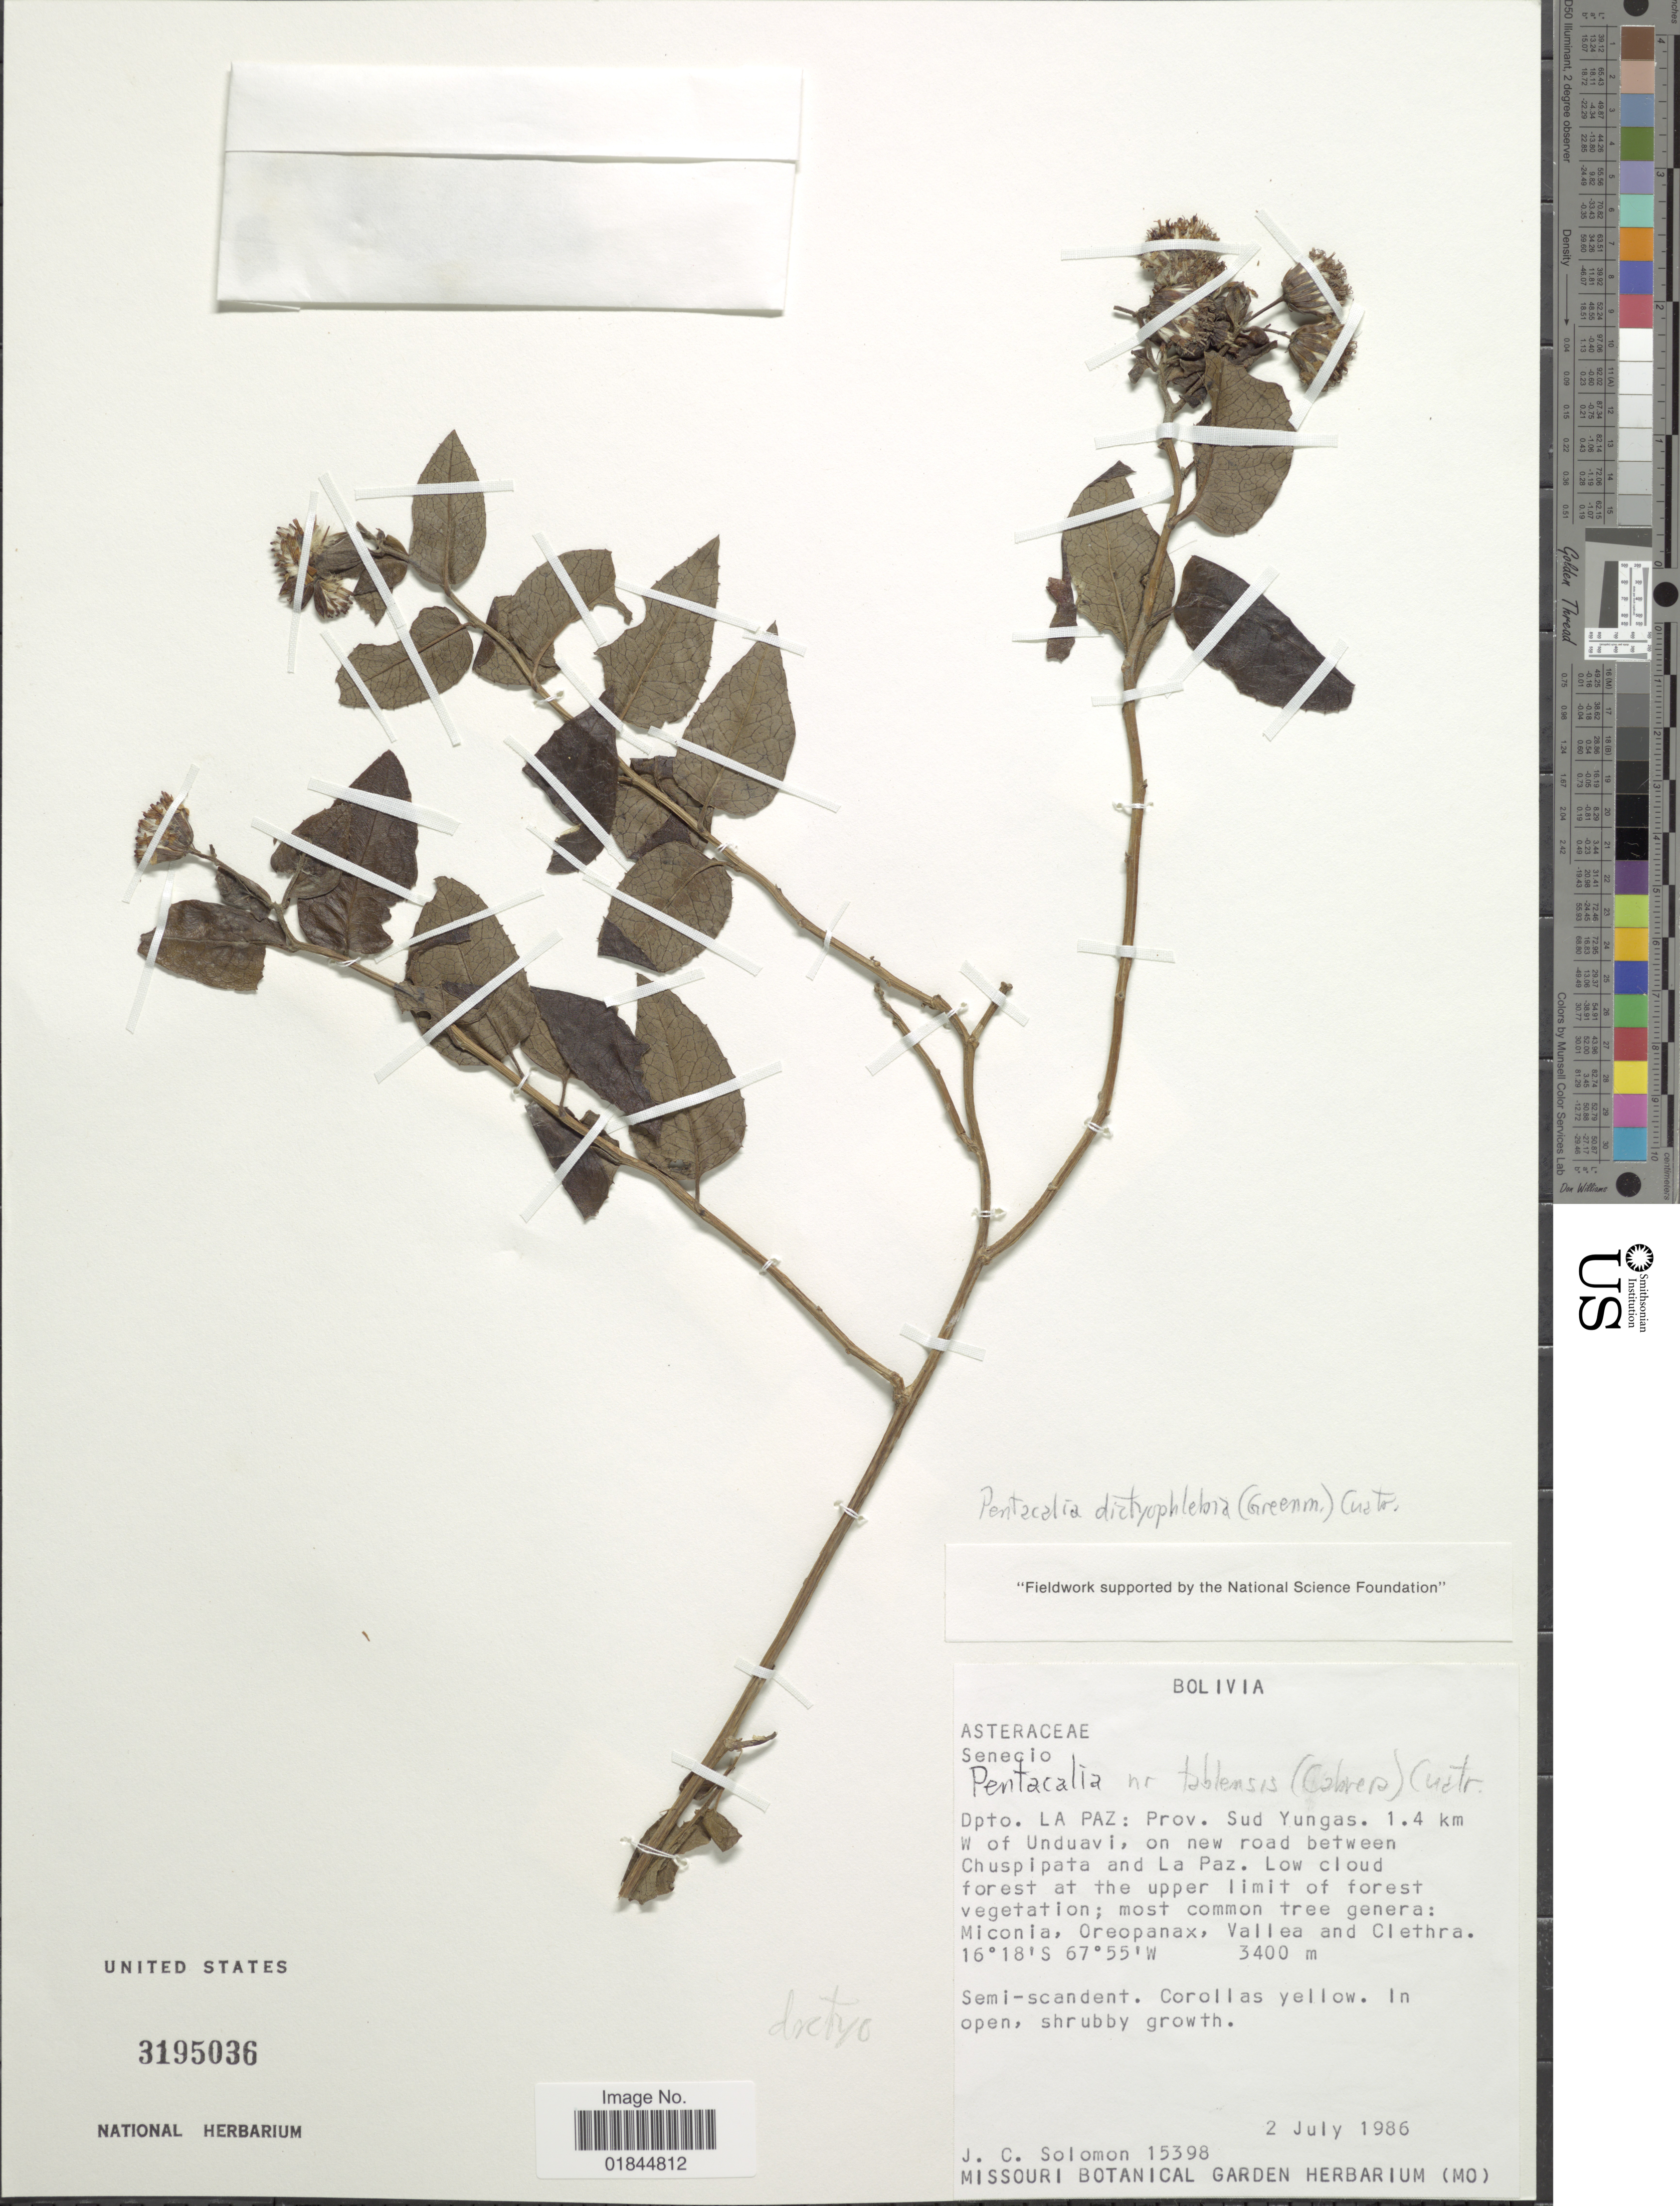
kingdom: Plantae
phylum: Tracheophyta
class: Magnoliopsida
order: Asterales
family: Asteraceae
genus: Pentacalia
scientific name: Pentacalia dictyophlebia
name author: (Greenm.) Cuatrec.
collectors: J. C. Solomon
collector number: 15398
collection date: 1986-07-02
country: Bolivia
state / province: La Paz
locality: Dpto. La Paz: Prov. Sud Yungas. 1.4 km W of Unduavi, on new road between Chuspipata and La Paz.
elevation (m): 3400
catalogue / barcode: US 3195036